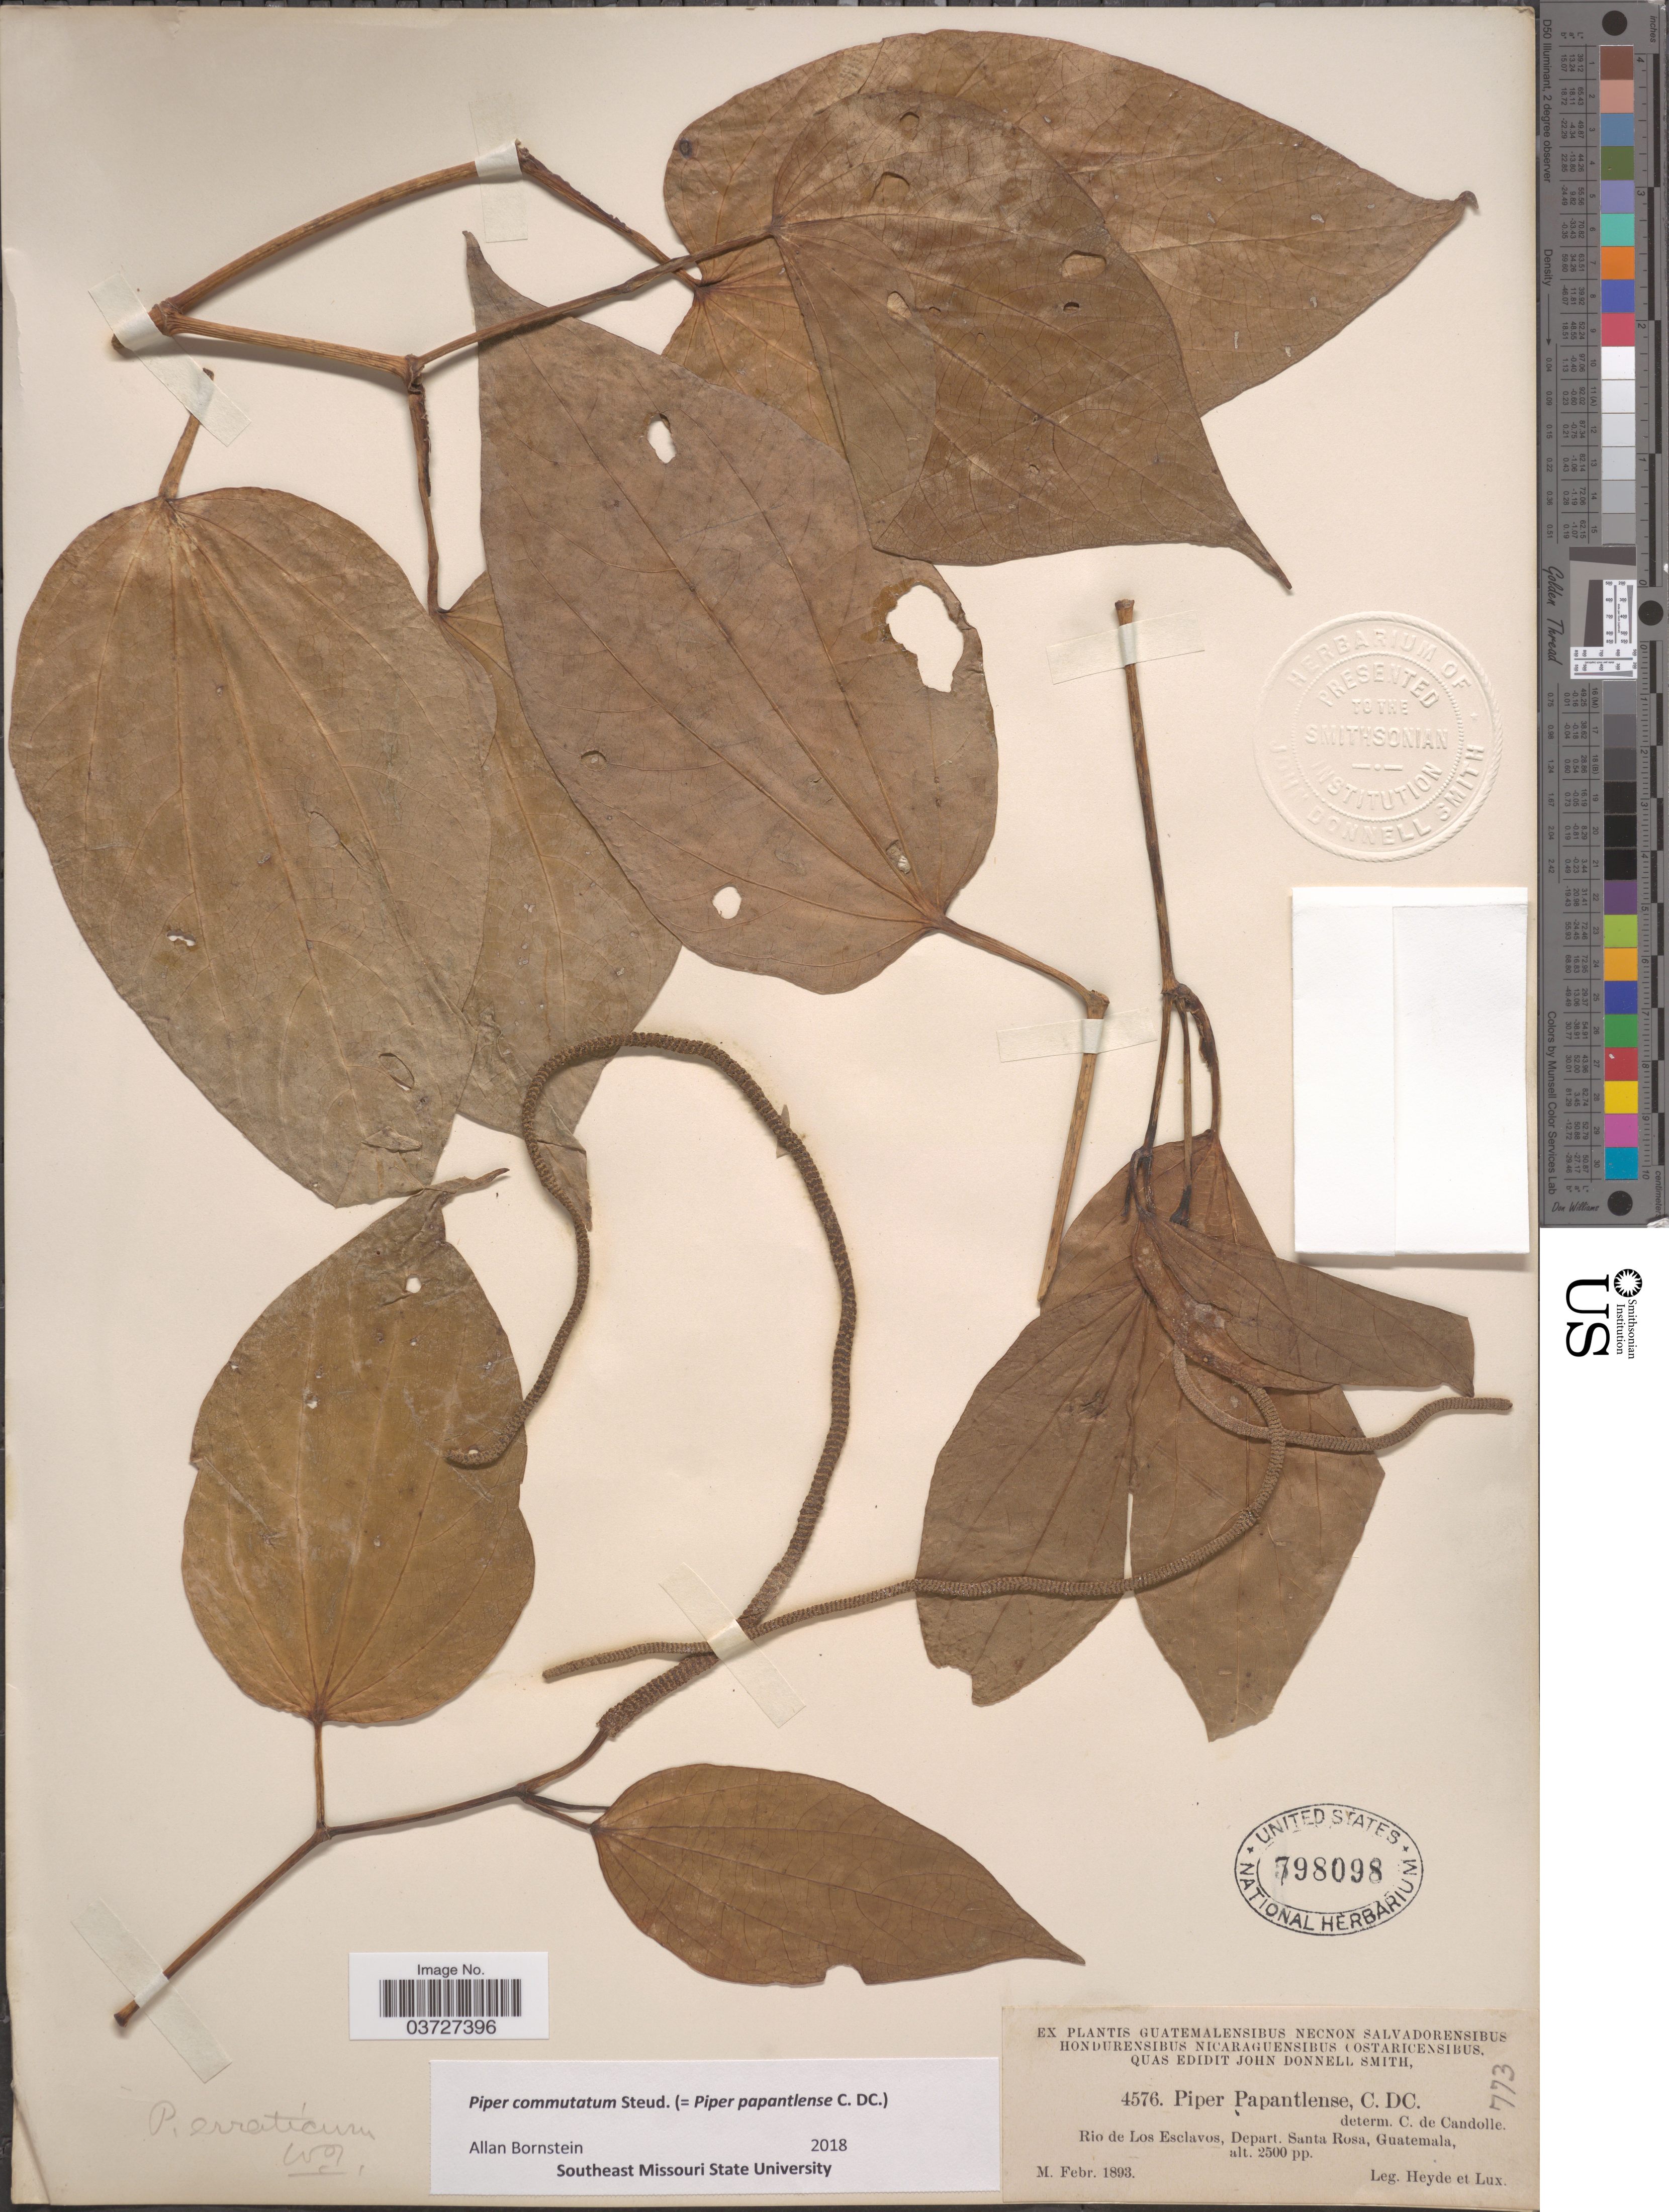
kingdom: Plantae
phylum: Tracheophyta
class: Magnoliopsida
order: Piperales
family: Piperaceae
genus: Piper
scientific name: Piper commutatum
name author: Steud.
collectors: Heyde & Lux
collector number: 4576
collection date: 1893-02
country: Guatemala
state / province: Santa Rosa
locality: Rio de Los Esclavos, Depart. Santa Rosa.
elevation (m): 762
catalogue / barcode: US 798098